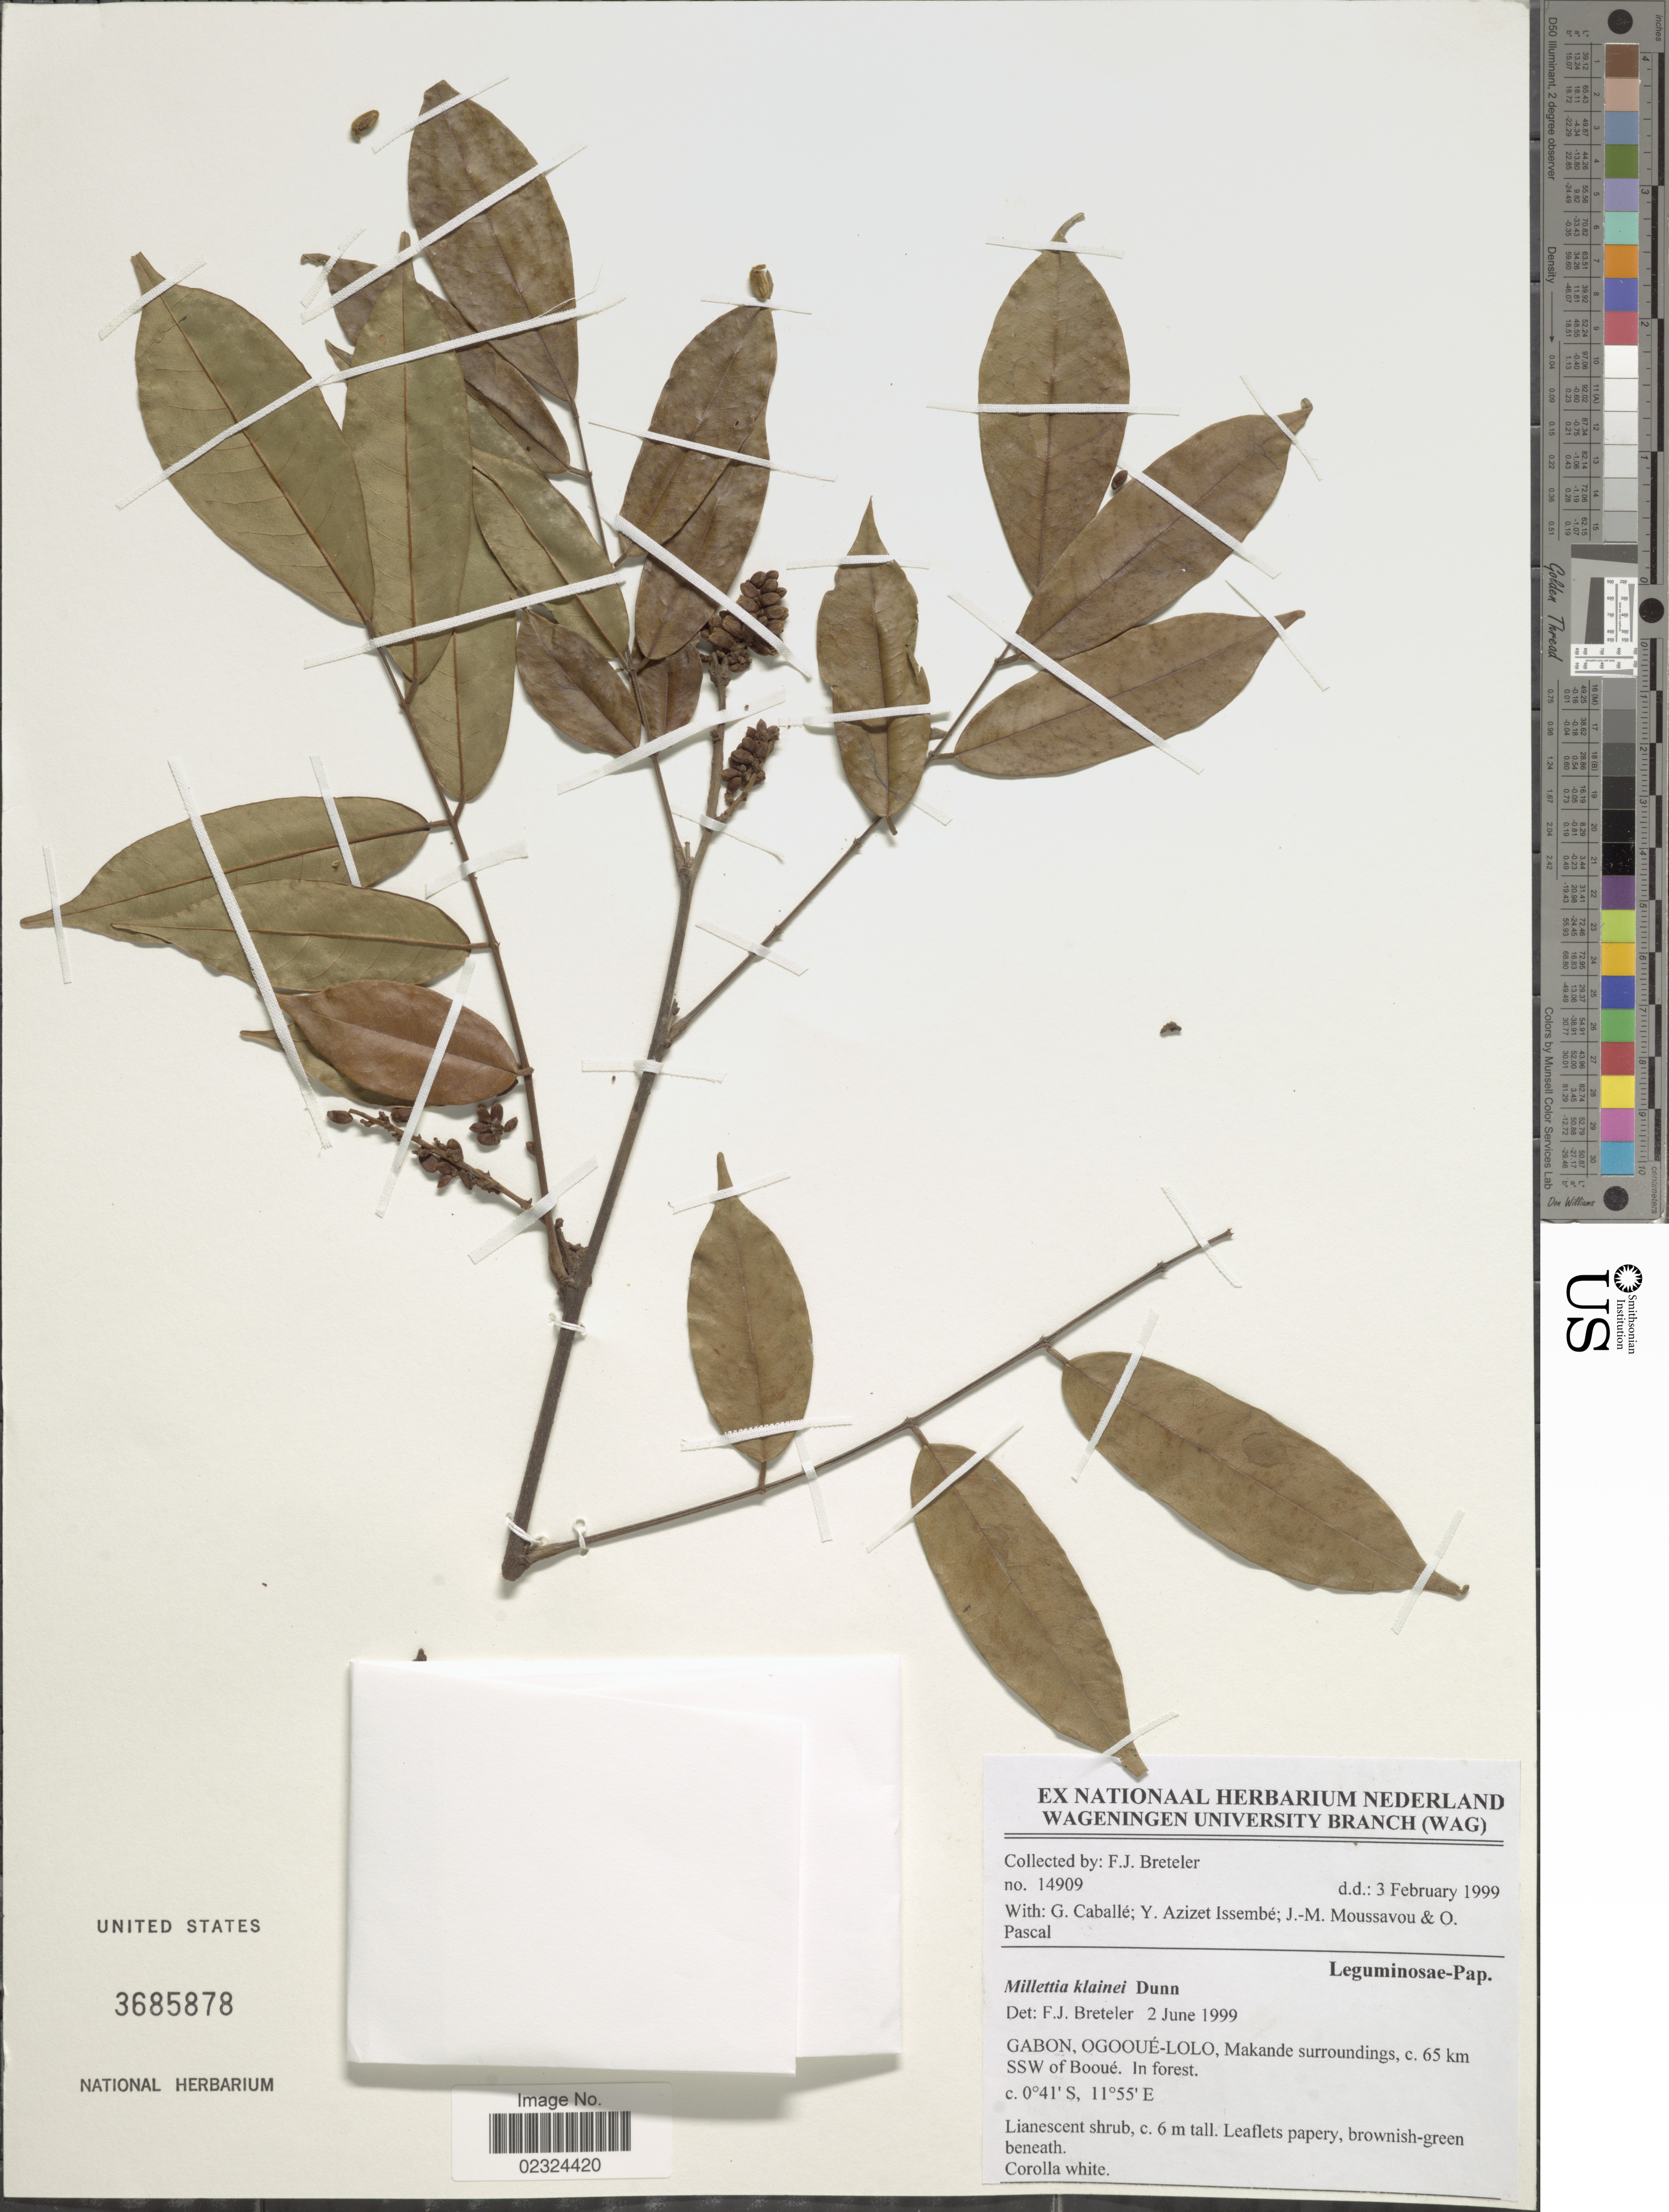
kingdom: Plantae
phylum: Tracheophyta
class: Magnoliopsida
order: Fabales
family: Fabaceae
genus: Millettia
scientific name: Millettia klainei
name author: Dunn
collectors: F. J. Breteler, G. Caballé, Y. Issembe, J. Moussavou & O. Pascal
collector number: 14909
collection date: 1999-02-03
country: Gabon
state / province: Ogooue-Lolo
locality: Makande suroundings, c. 65 km SSW of Booue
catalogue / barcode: US 3685878